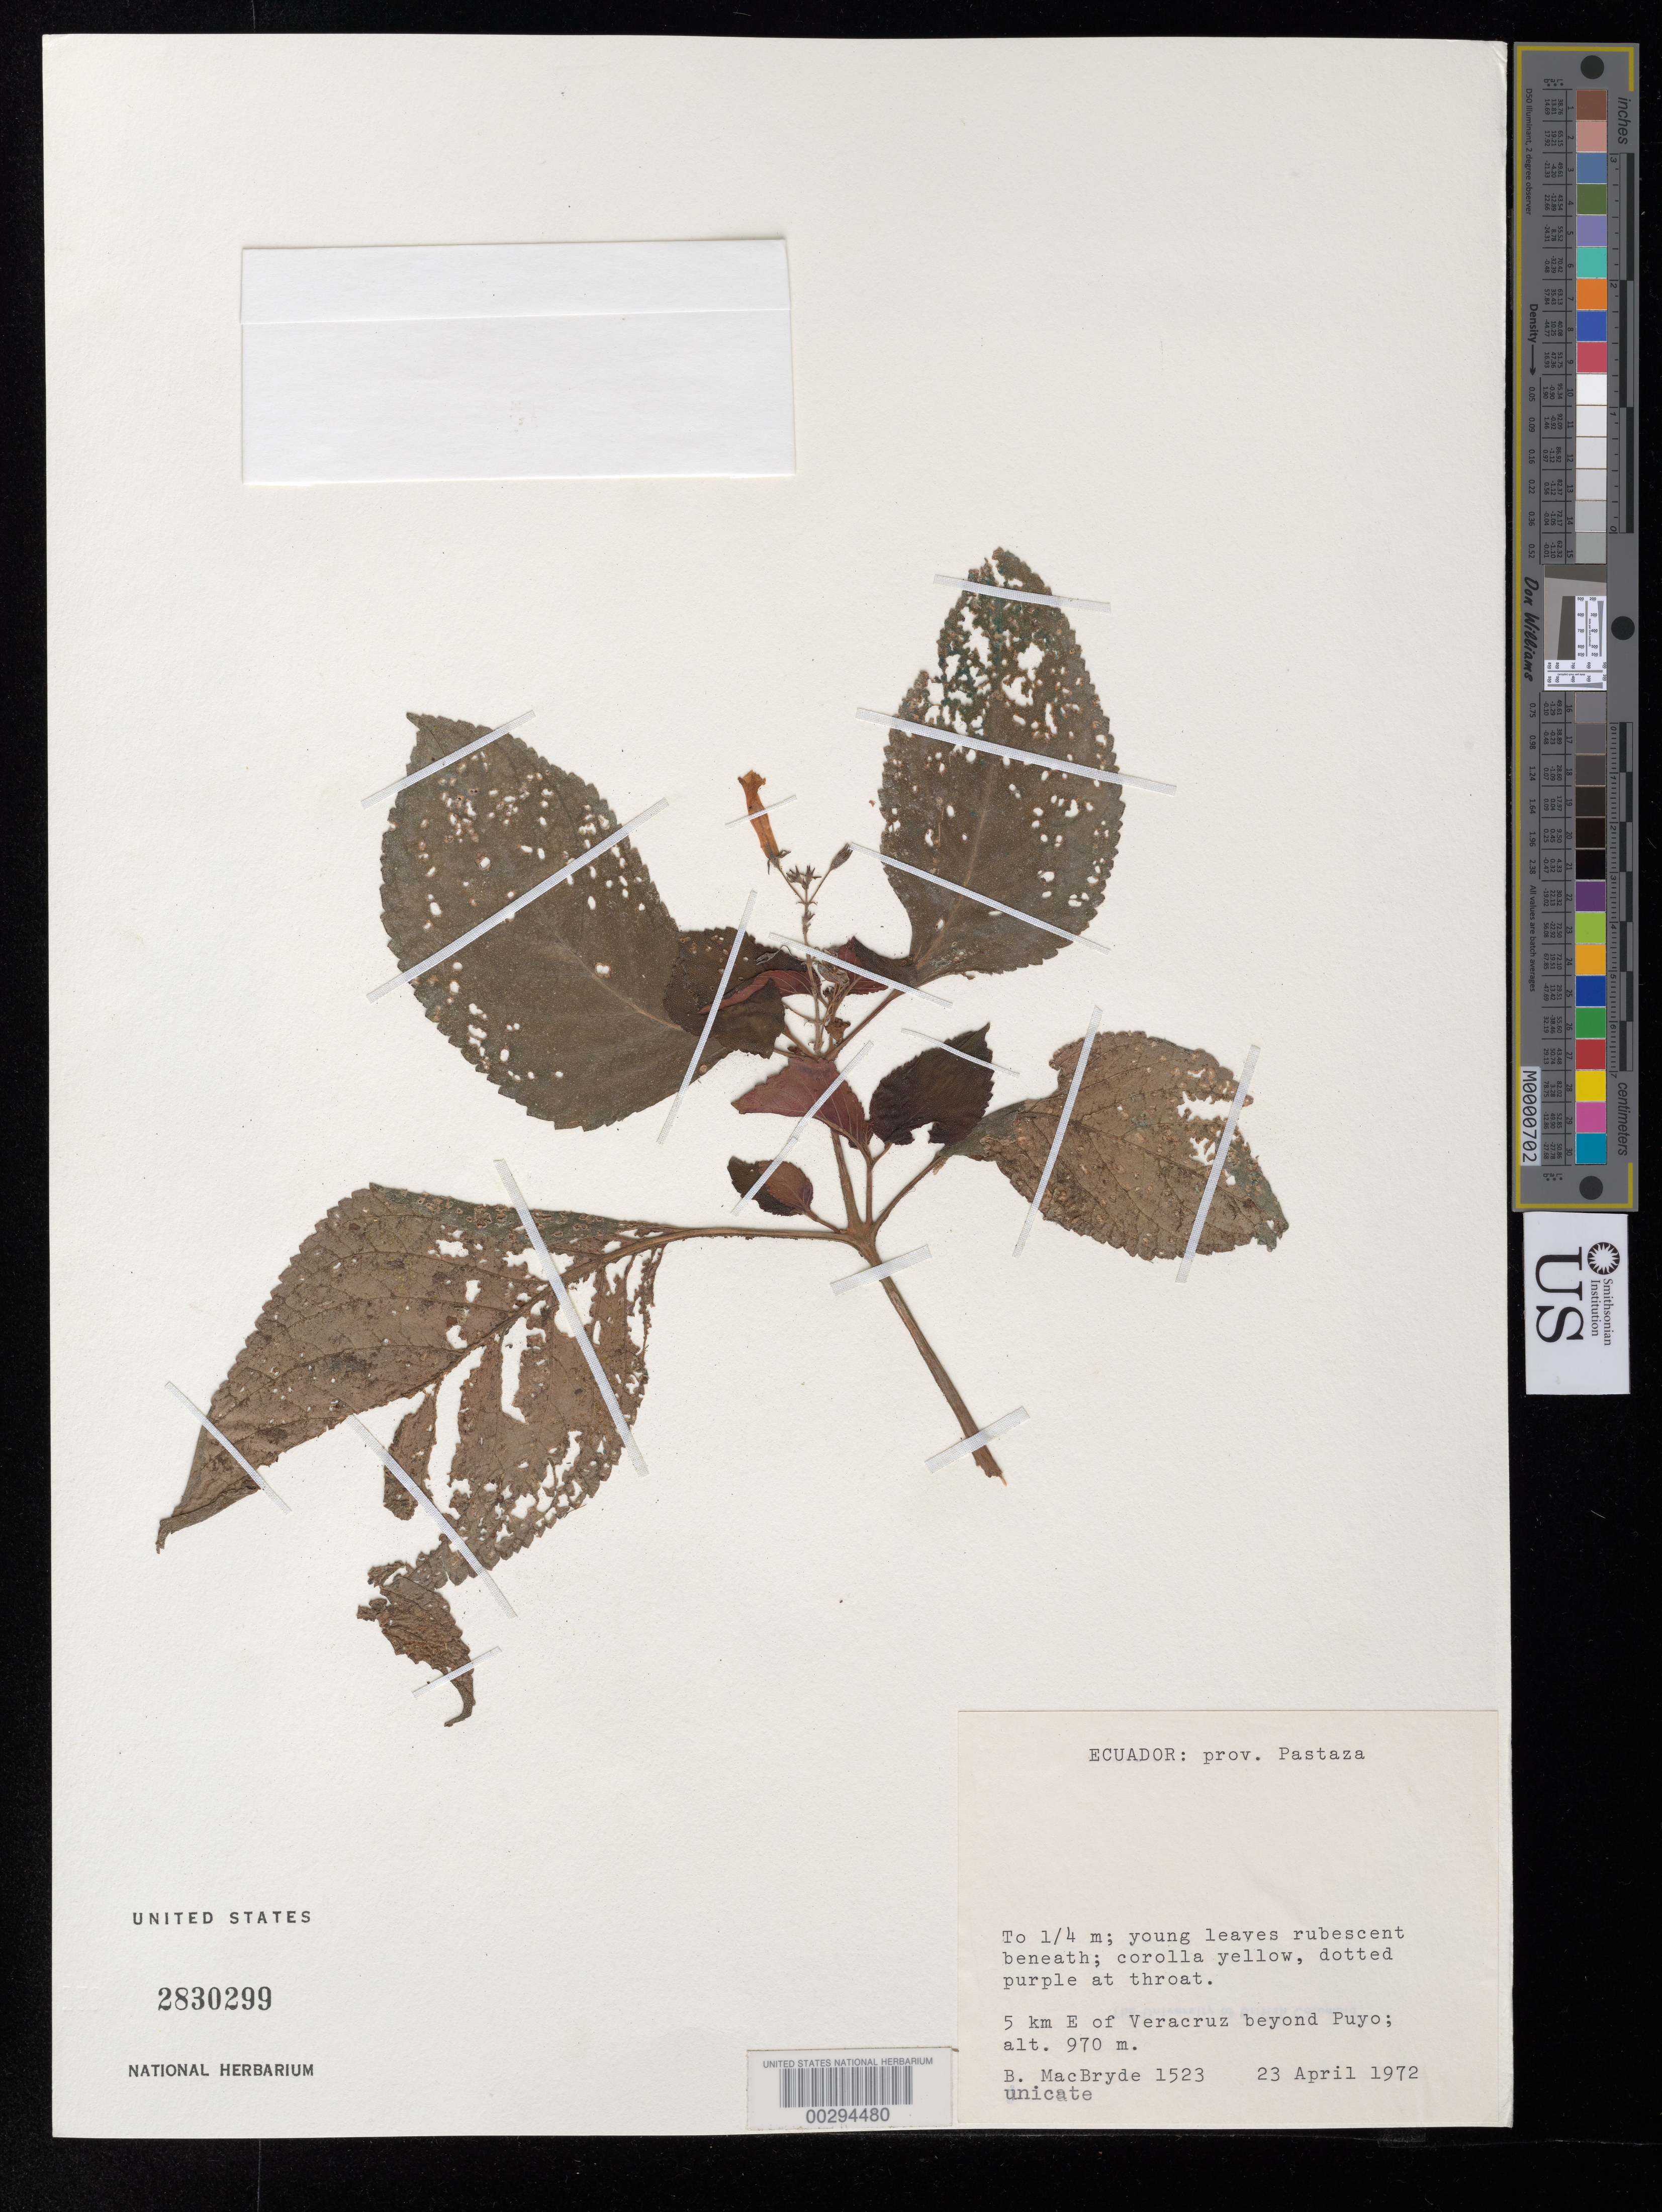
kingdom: Plantae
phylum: Tracheophyta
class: Magnoliopsida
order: Lamiales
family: Gesneriaceae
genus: Diastema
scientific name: Diastema sp.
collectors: B. MacBryde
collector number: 1523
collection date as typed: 23 Apr 1972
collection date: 1972-04-23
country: Ecuador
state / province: Pastaza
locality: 5 km E of Veracruz beyond Puyo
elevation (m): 970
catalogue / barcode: US 2830299